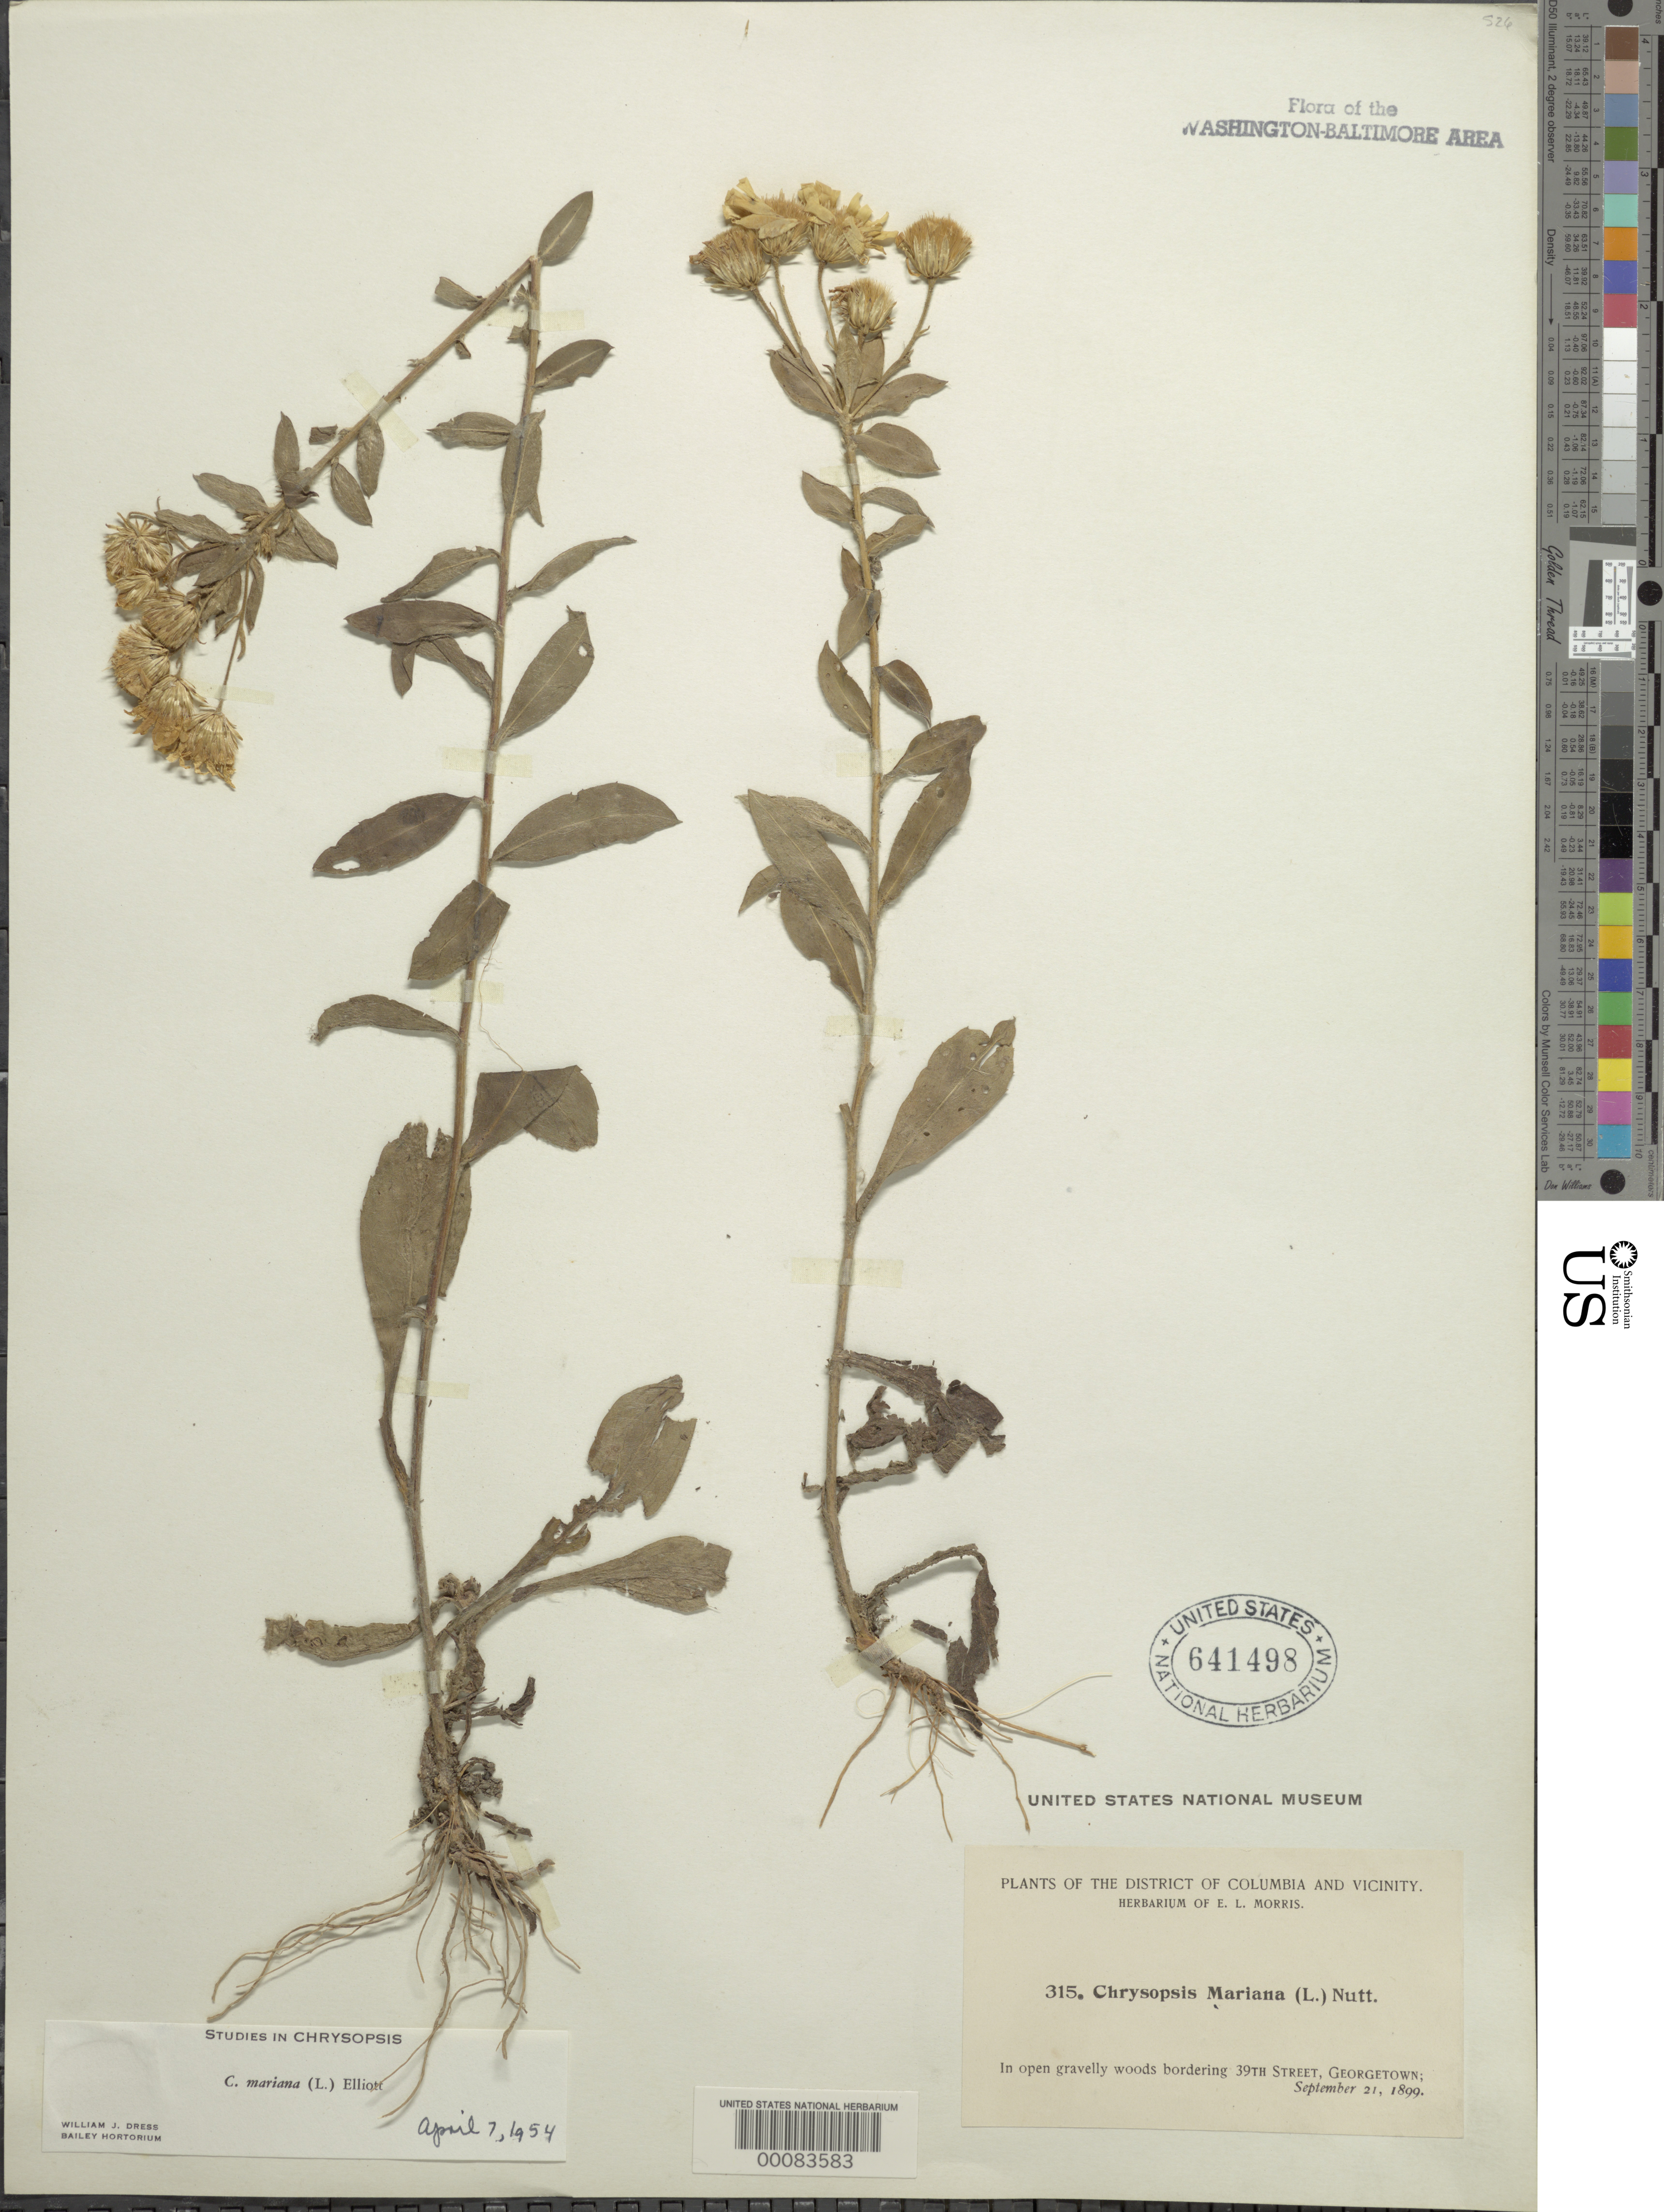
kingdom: Plantae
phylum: Tracheophyta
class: Magnoliopsida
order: Asterales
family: Asteraceae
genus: Chrysopsis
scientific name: Chrysopsis mariana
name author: (L.) Elliott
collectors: E. L. Morris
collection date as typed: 21 Sep 1899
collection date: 1899-09-21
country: United States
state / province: District of Columbia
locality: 39th St. Georgetown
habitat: Open gravelly woods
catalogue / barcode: US 641498